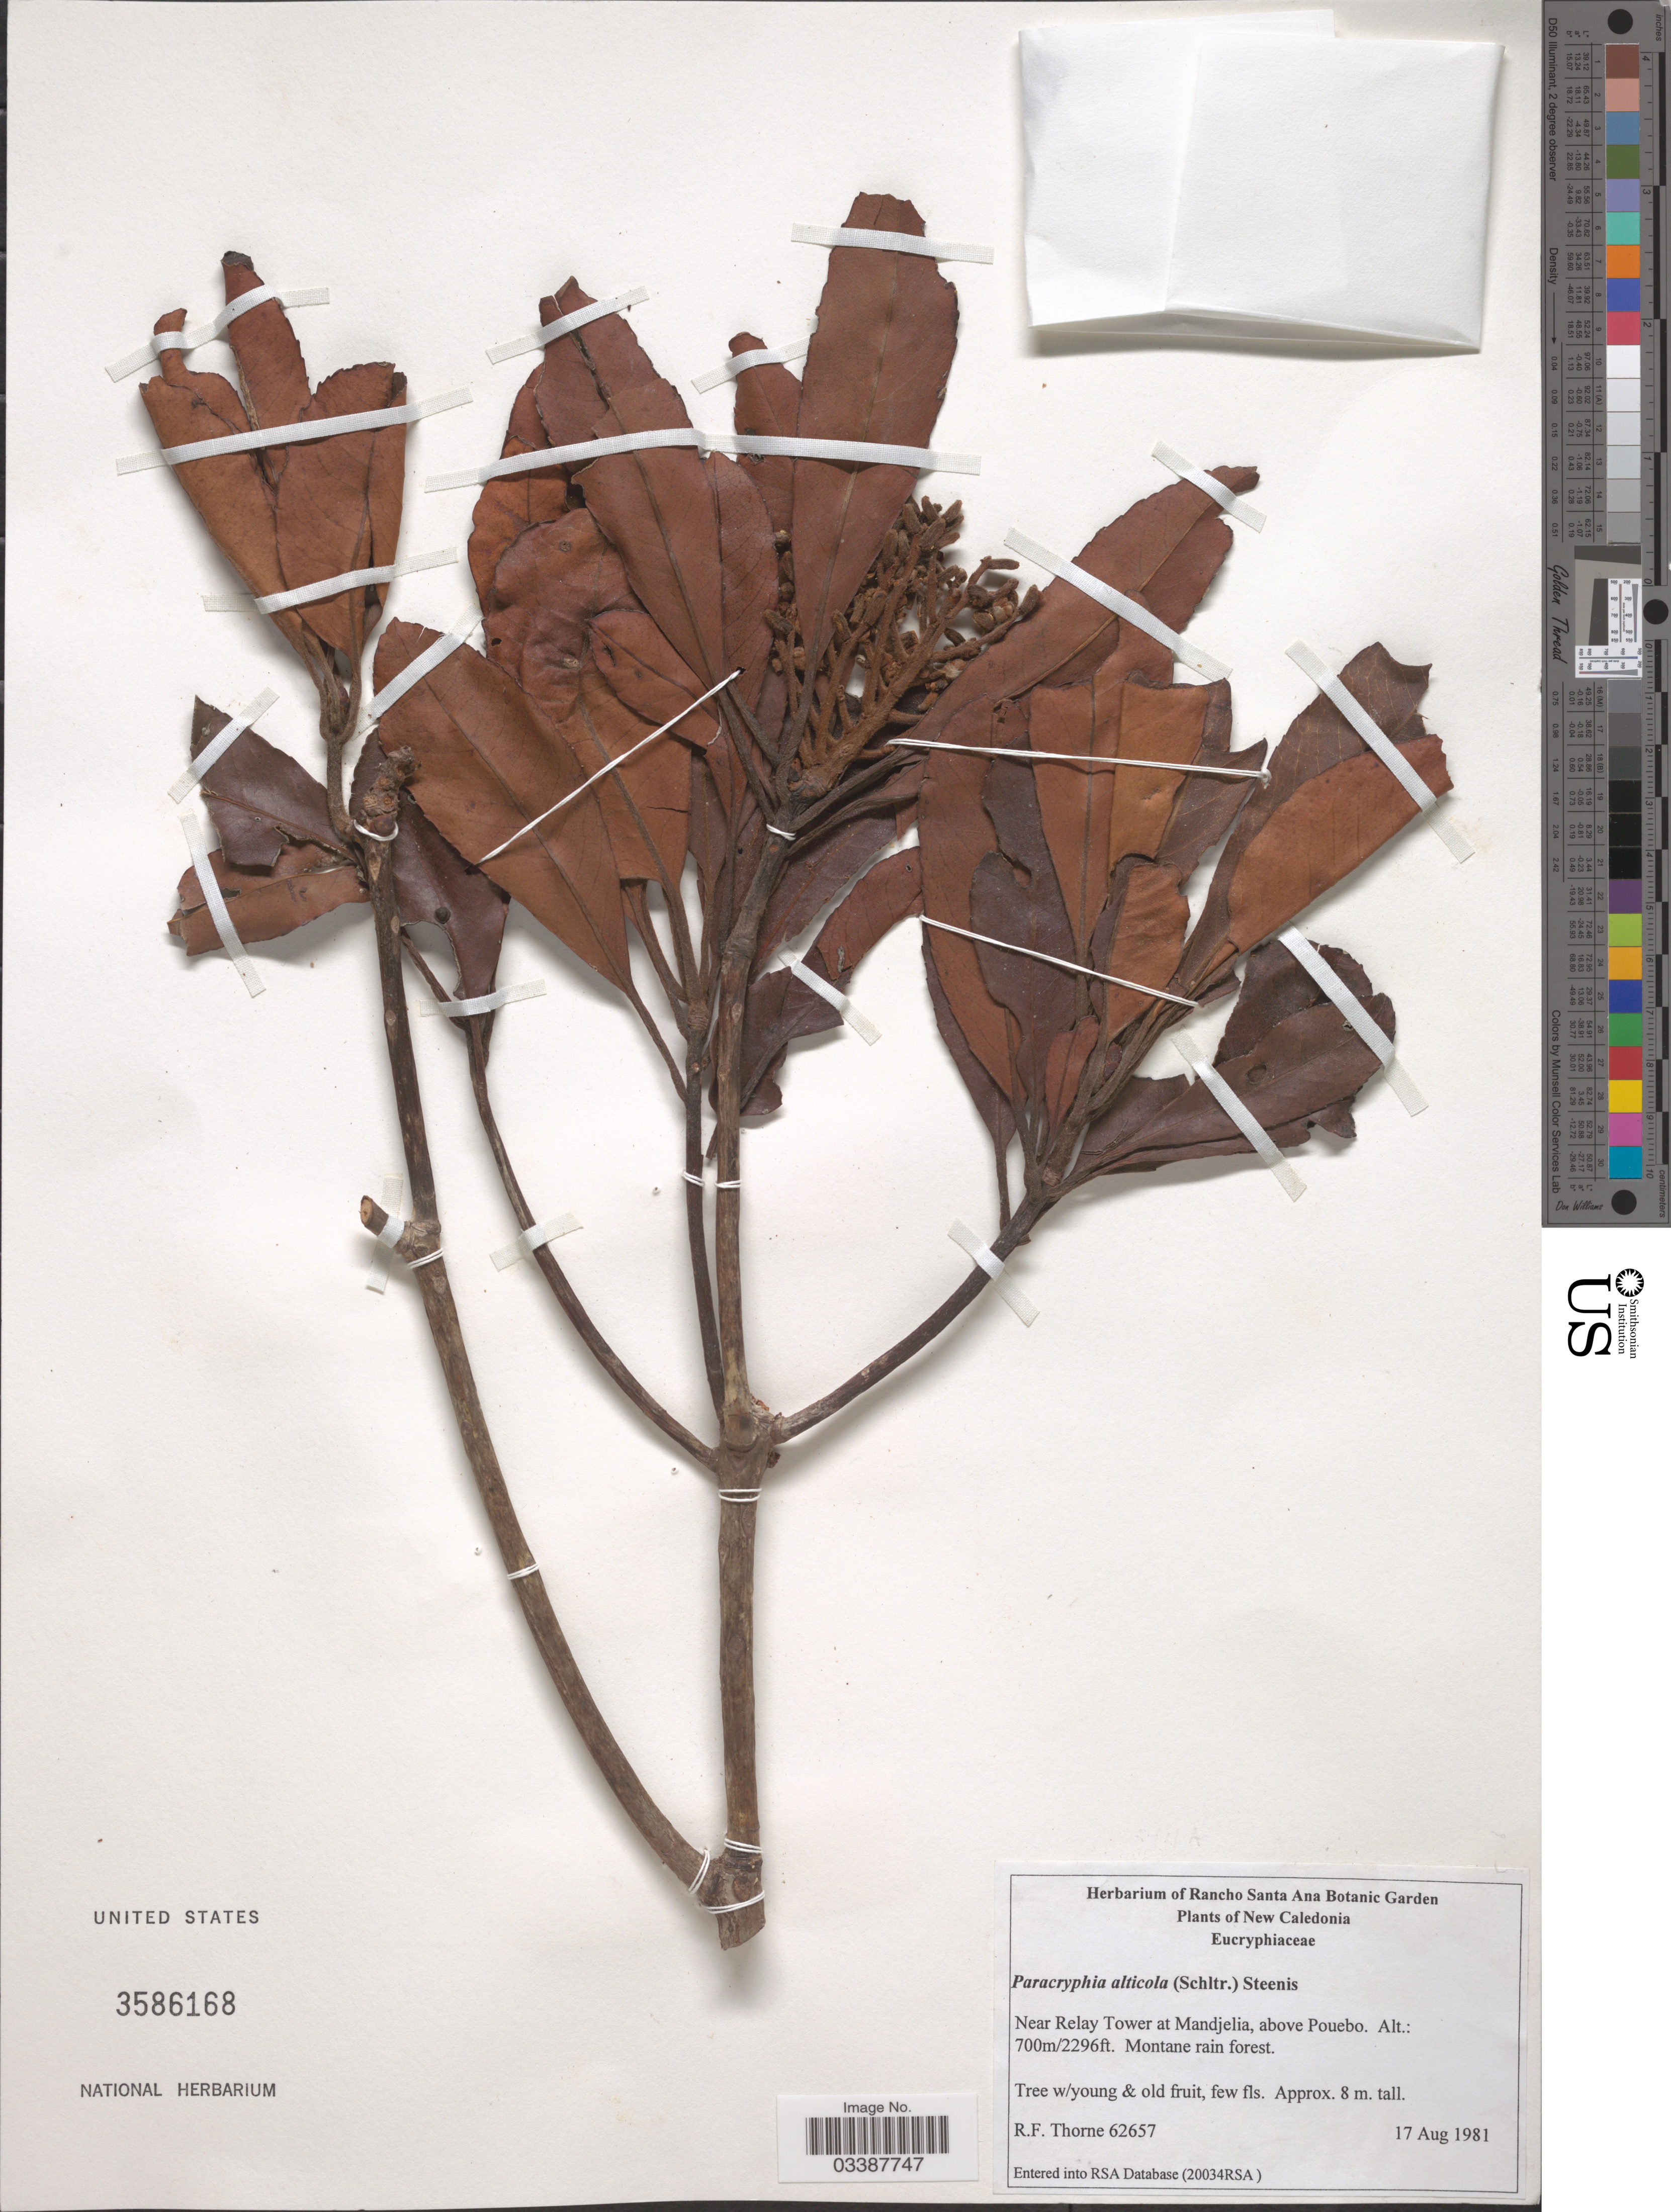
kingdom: Plantae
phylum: Tracheophyta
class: Magnoliopsida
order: Paracryphiales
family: Paracryphiaceae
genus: Paracryphia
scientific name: Paracryphia alticola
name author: (Schltr.) Steenis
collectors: R. Thorne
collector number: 62657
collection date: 1981-08-17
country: New Caledonia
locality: Near Relay Tower at Mandjelia, above Pouebo.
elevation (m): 700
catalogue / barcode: US 3586168